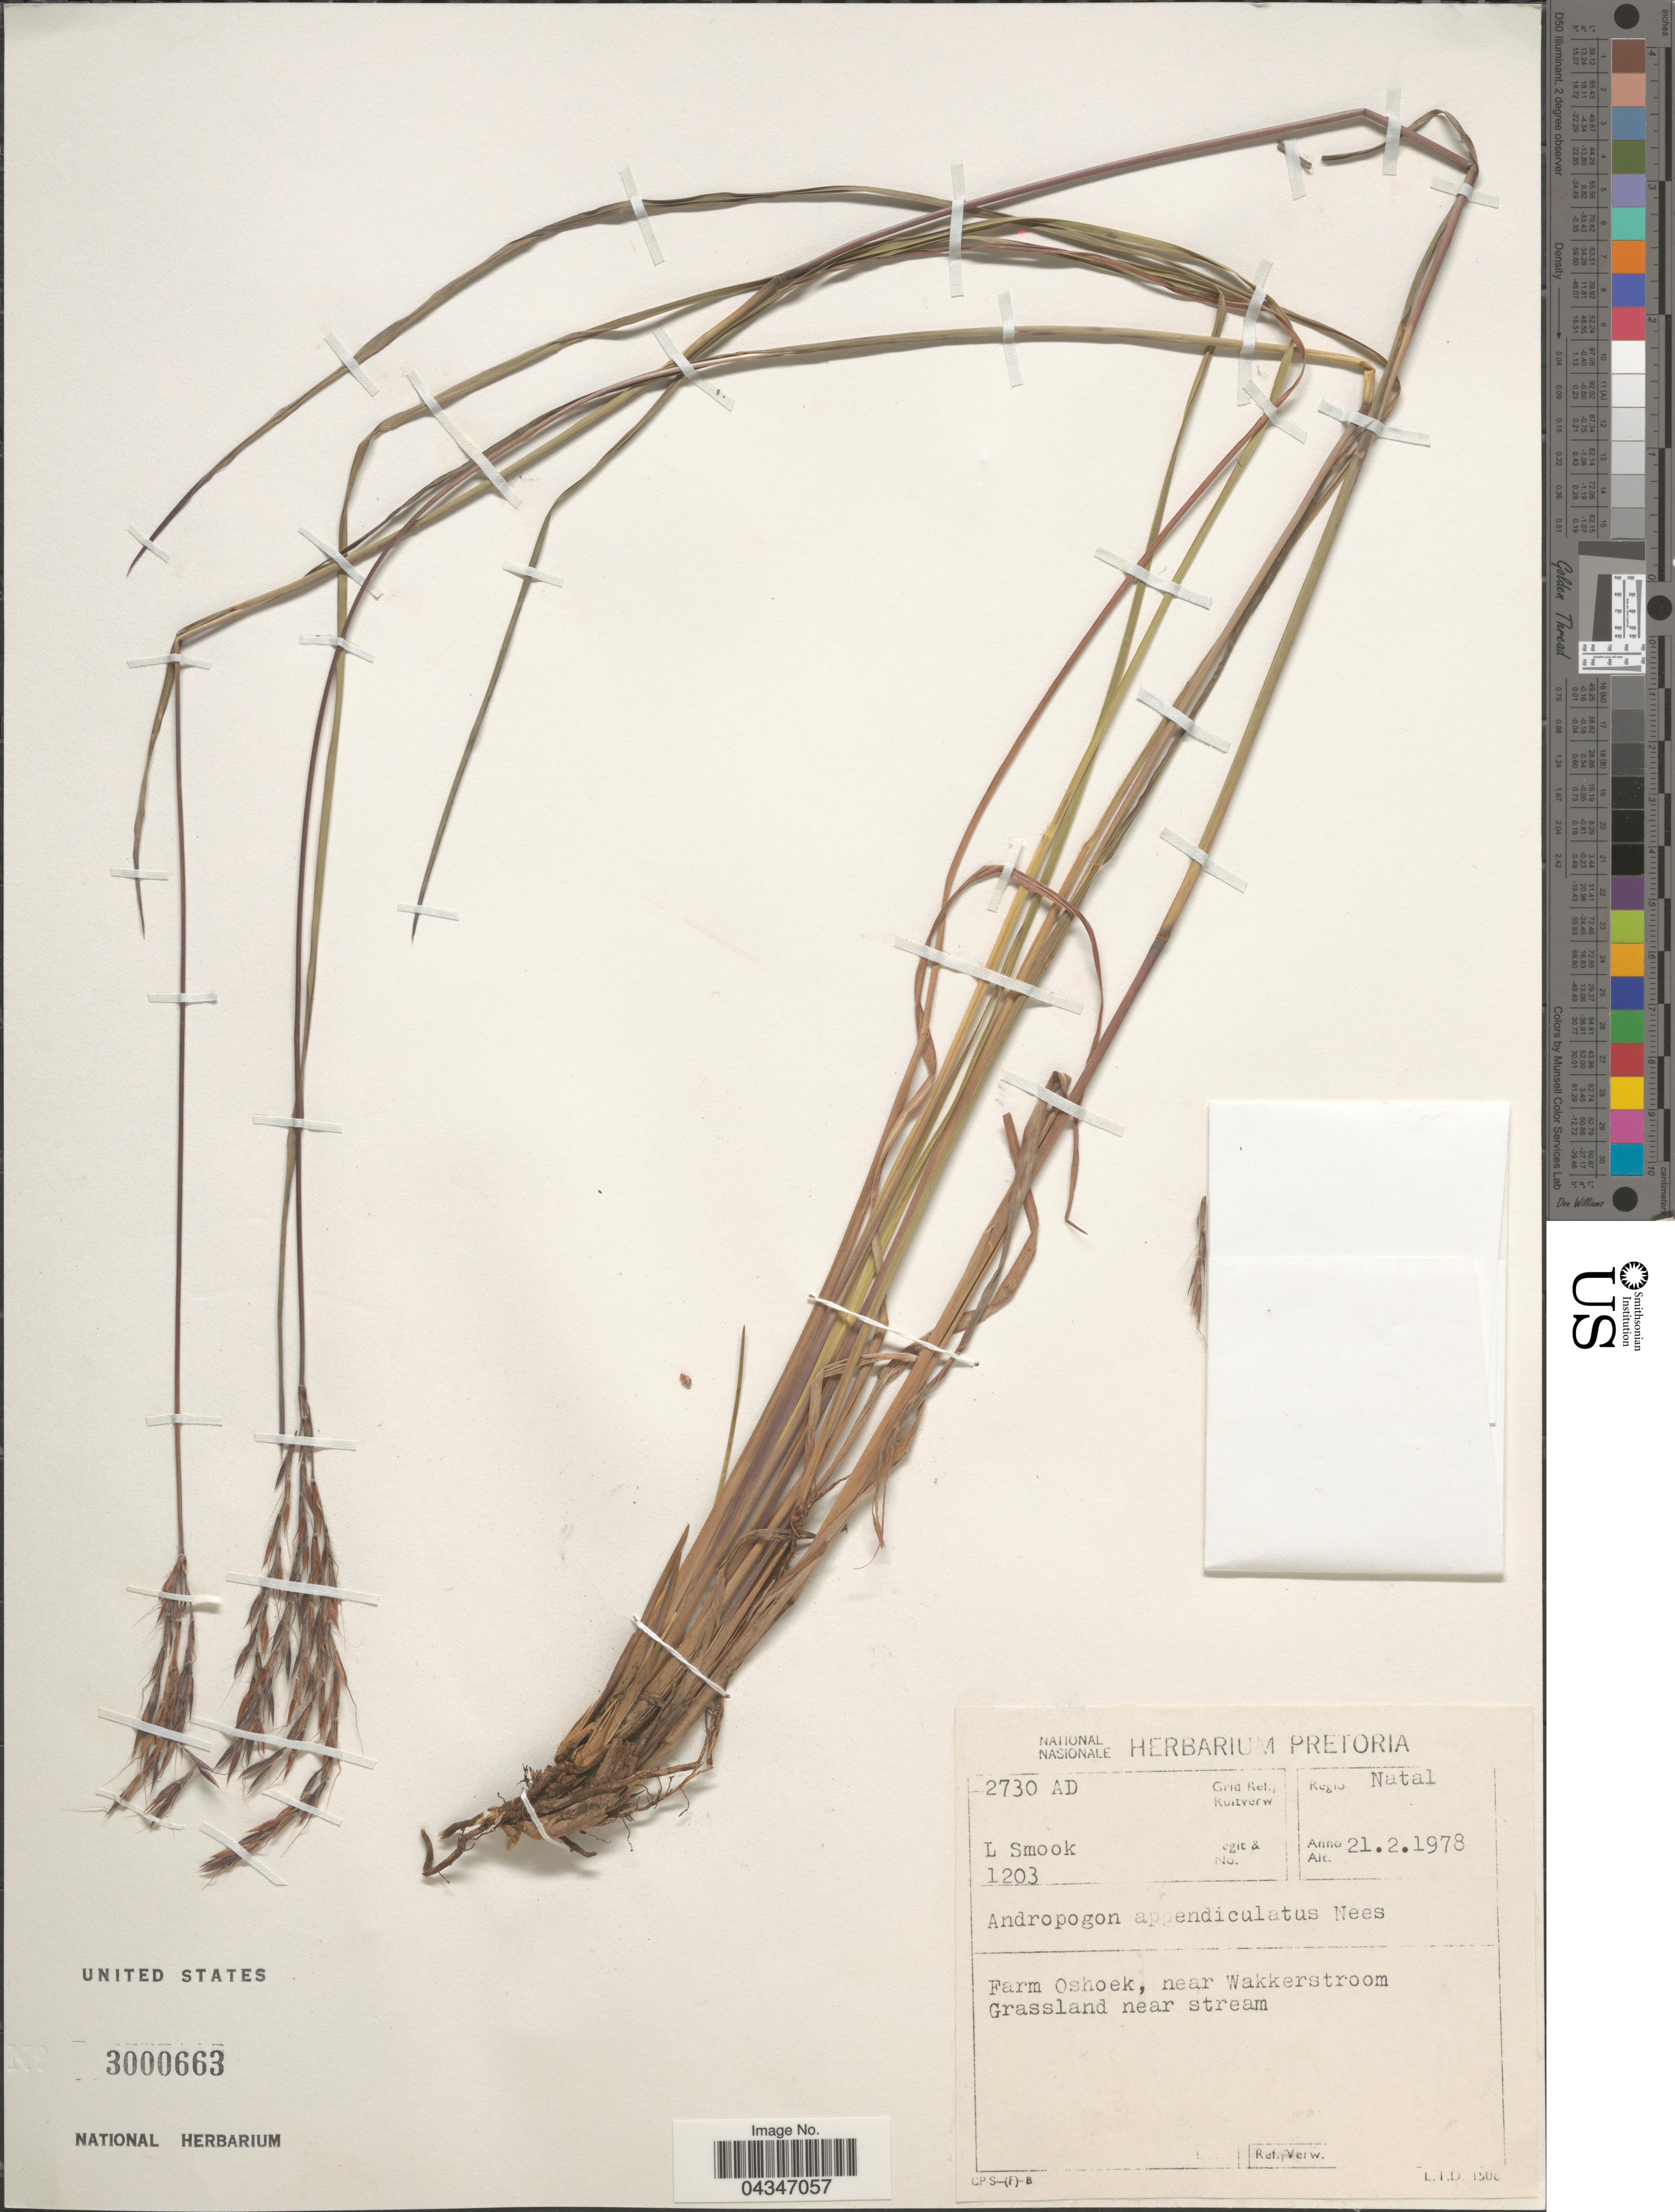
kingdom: Plantae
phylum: Tracheophyta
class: Liliopsida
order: Poales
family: Poaceae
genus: Andropogon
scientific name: Andropogon appendiculatus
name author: Nees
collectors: L. Smook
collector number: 1203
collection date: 1978-02-21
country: South Africa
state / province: KwaZulu-Natal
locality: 2730 AD Grid Ref./Ruitverw. Regio Natal. Farm Oshoek, near Wakkerstroom.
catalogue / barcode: US 3000663